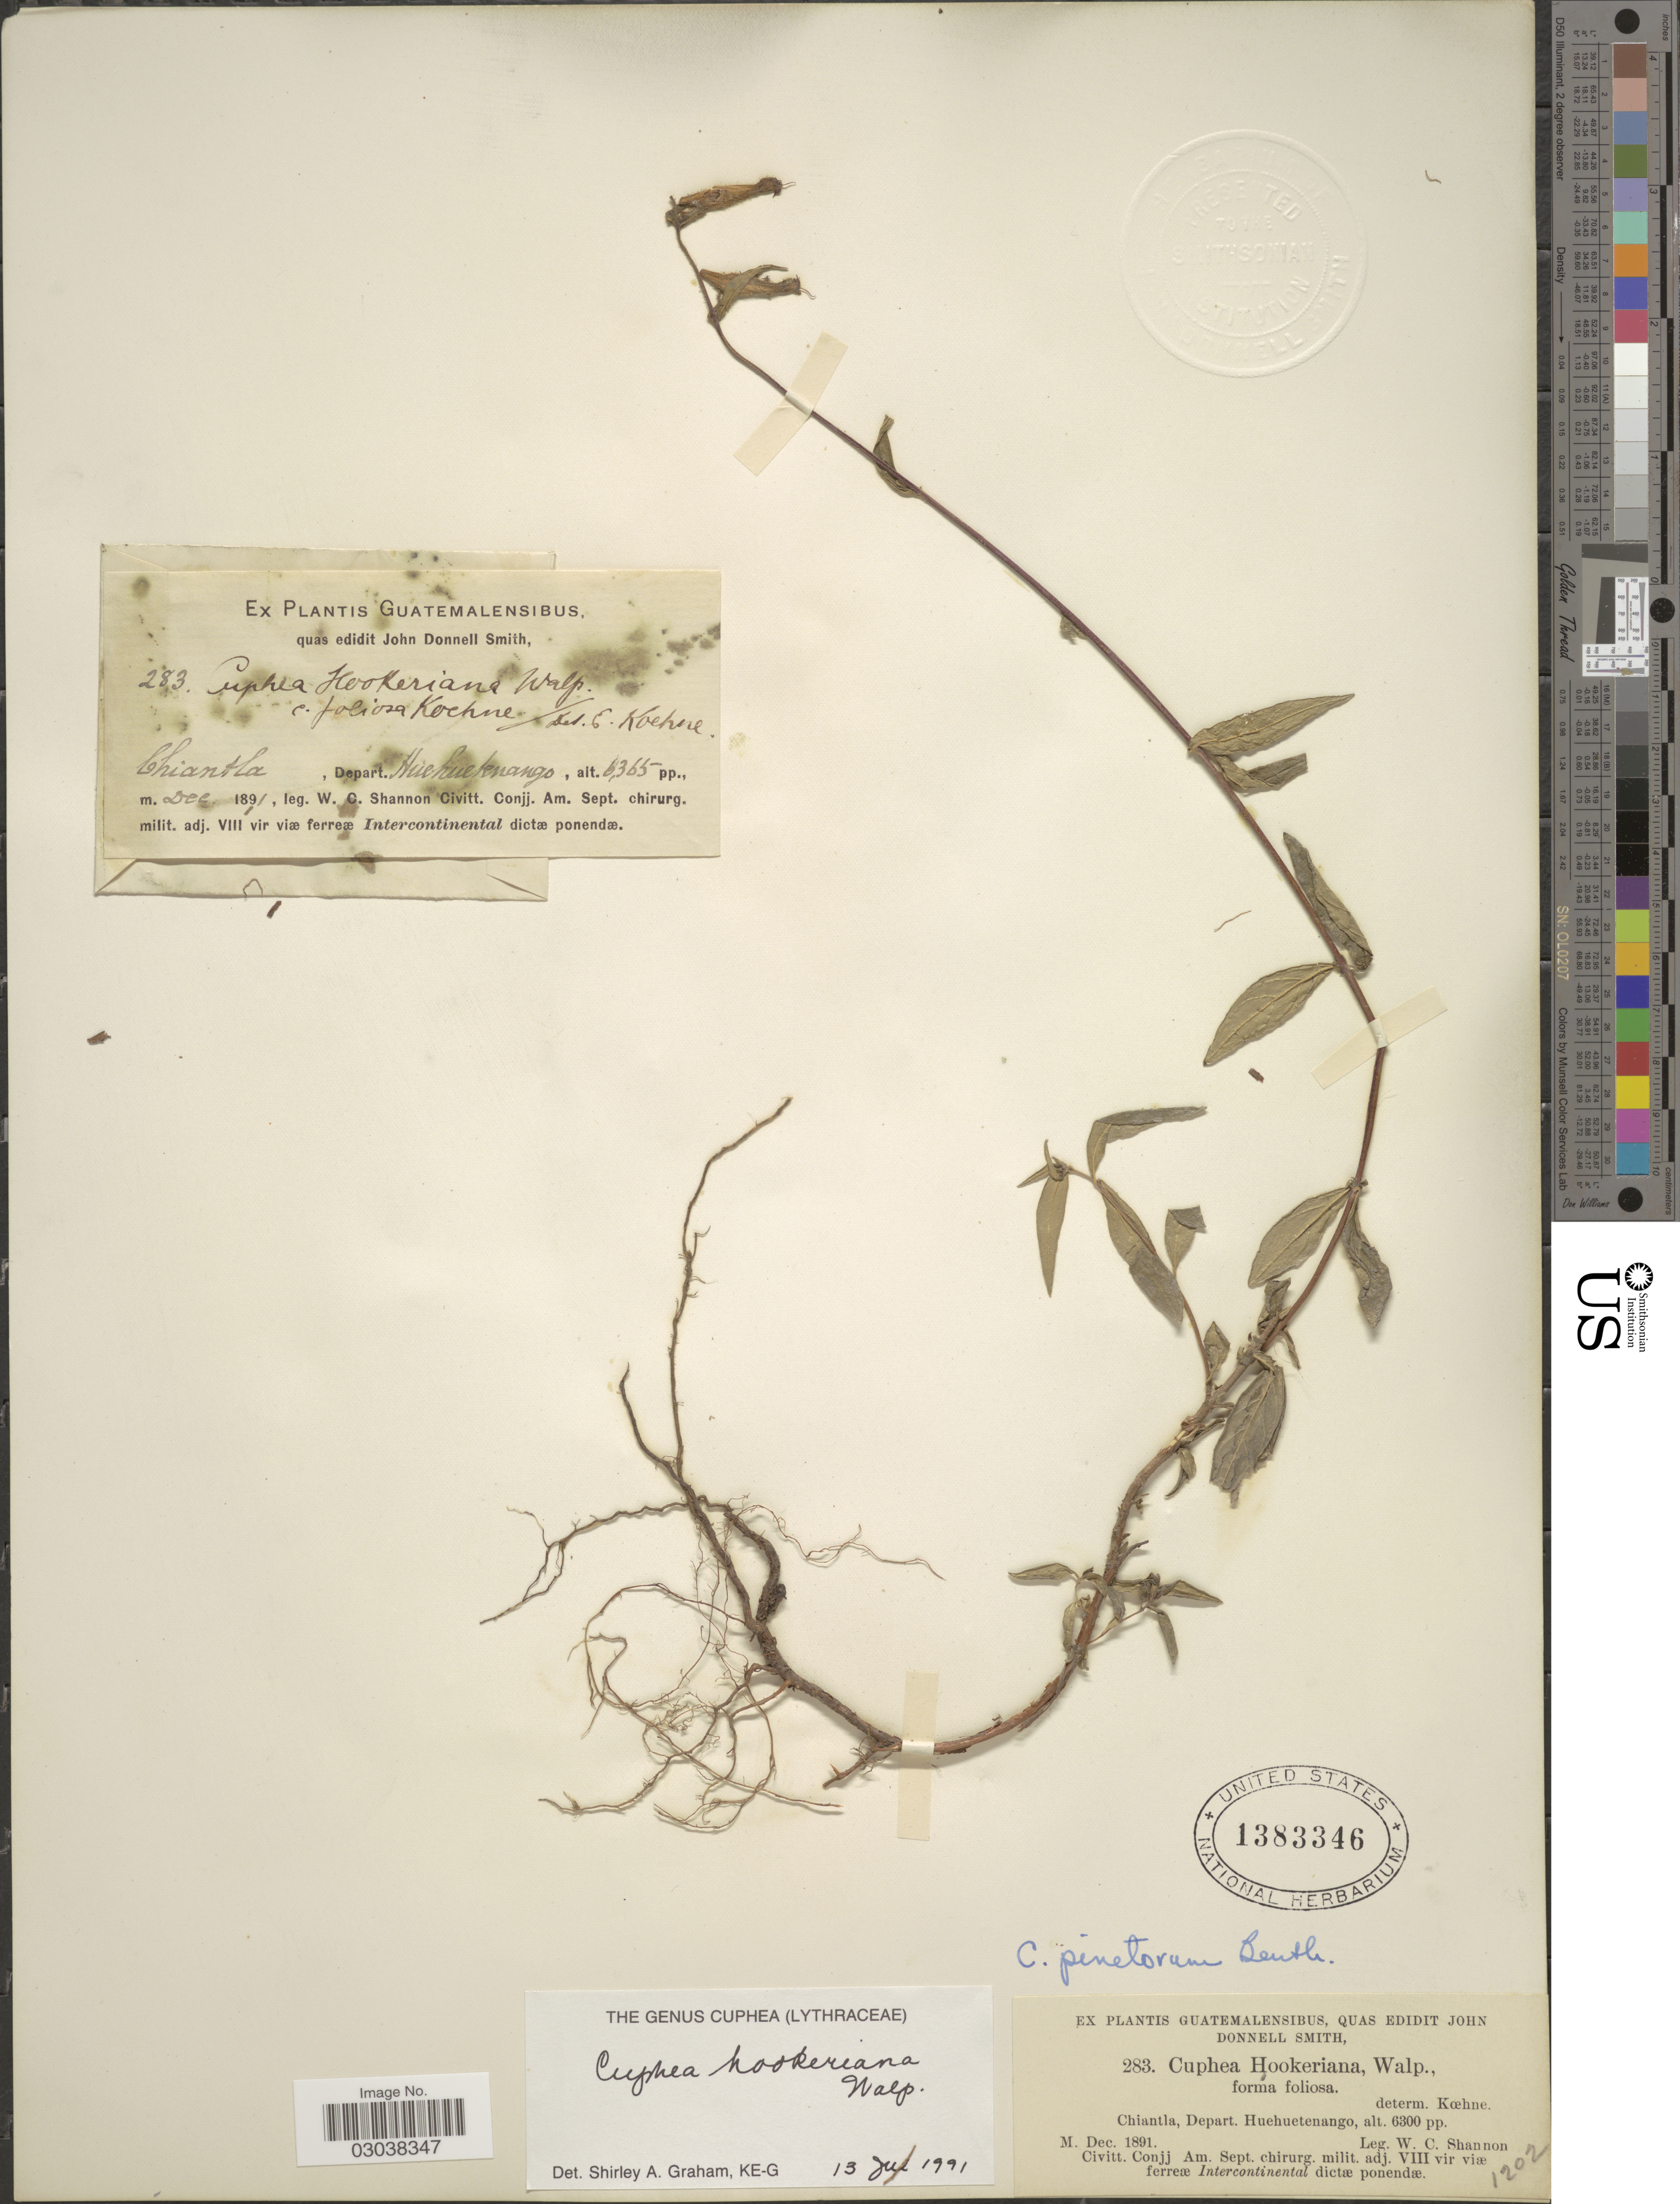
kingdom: Plantae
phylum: Tracheophyta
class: Magnoliopsida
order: Myrtales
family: Lythraceae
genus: Cuphea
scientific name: Cuphea hookeriana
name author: Walp.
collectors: W. C. Shannon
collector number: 283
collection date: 1891-12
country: Guatemala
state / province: Huehuetenango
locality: Chiantla, Depart. Huehuetenango.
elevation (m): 1920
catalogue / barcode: US 1383346